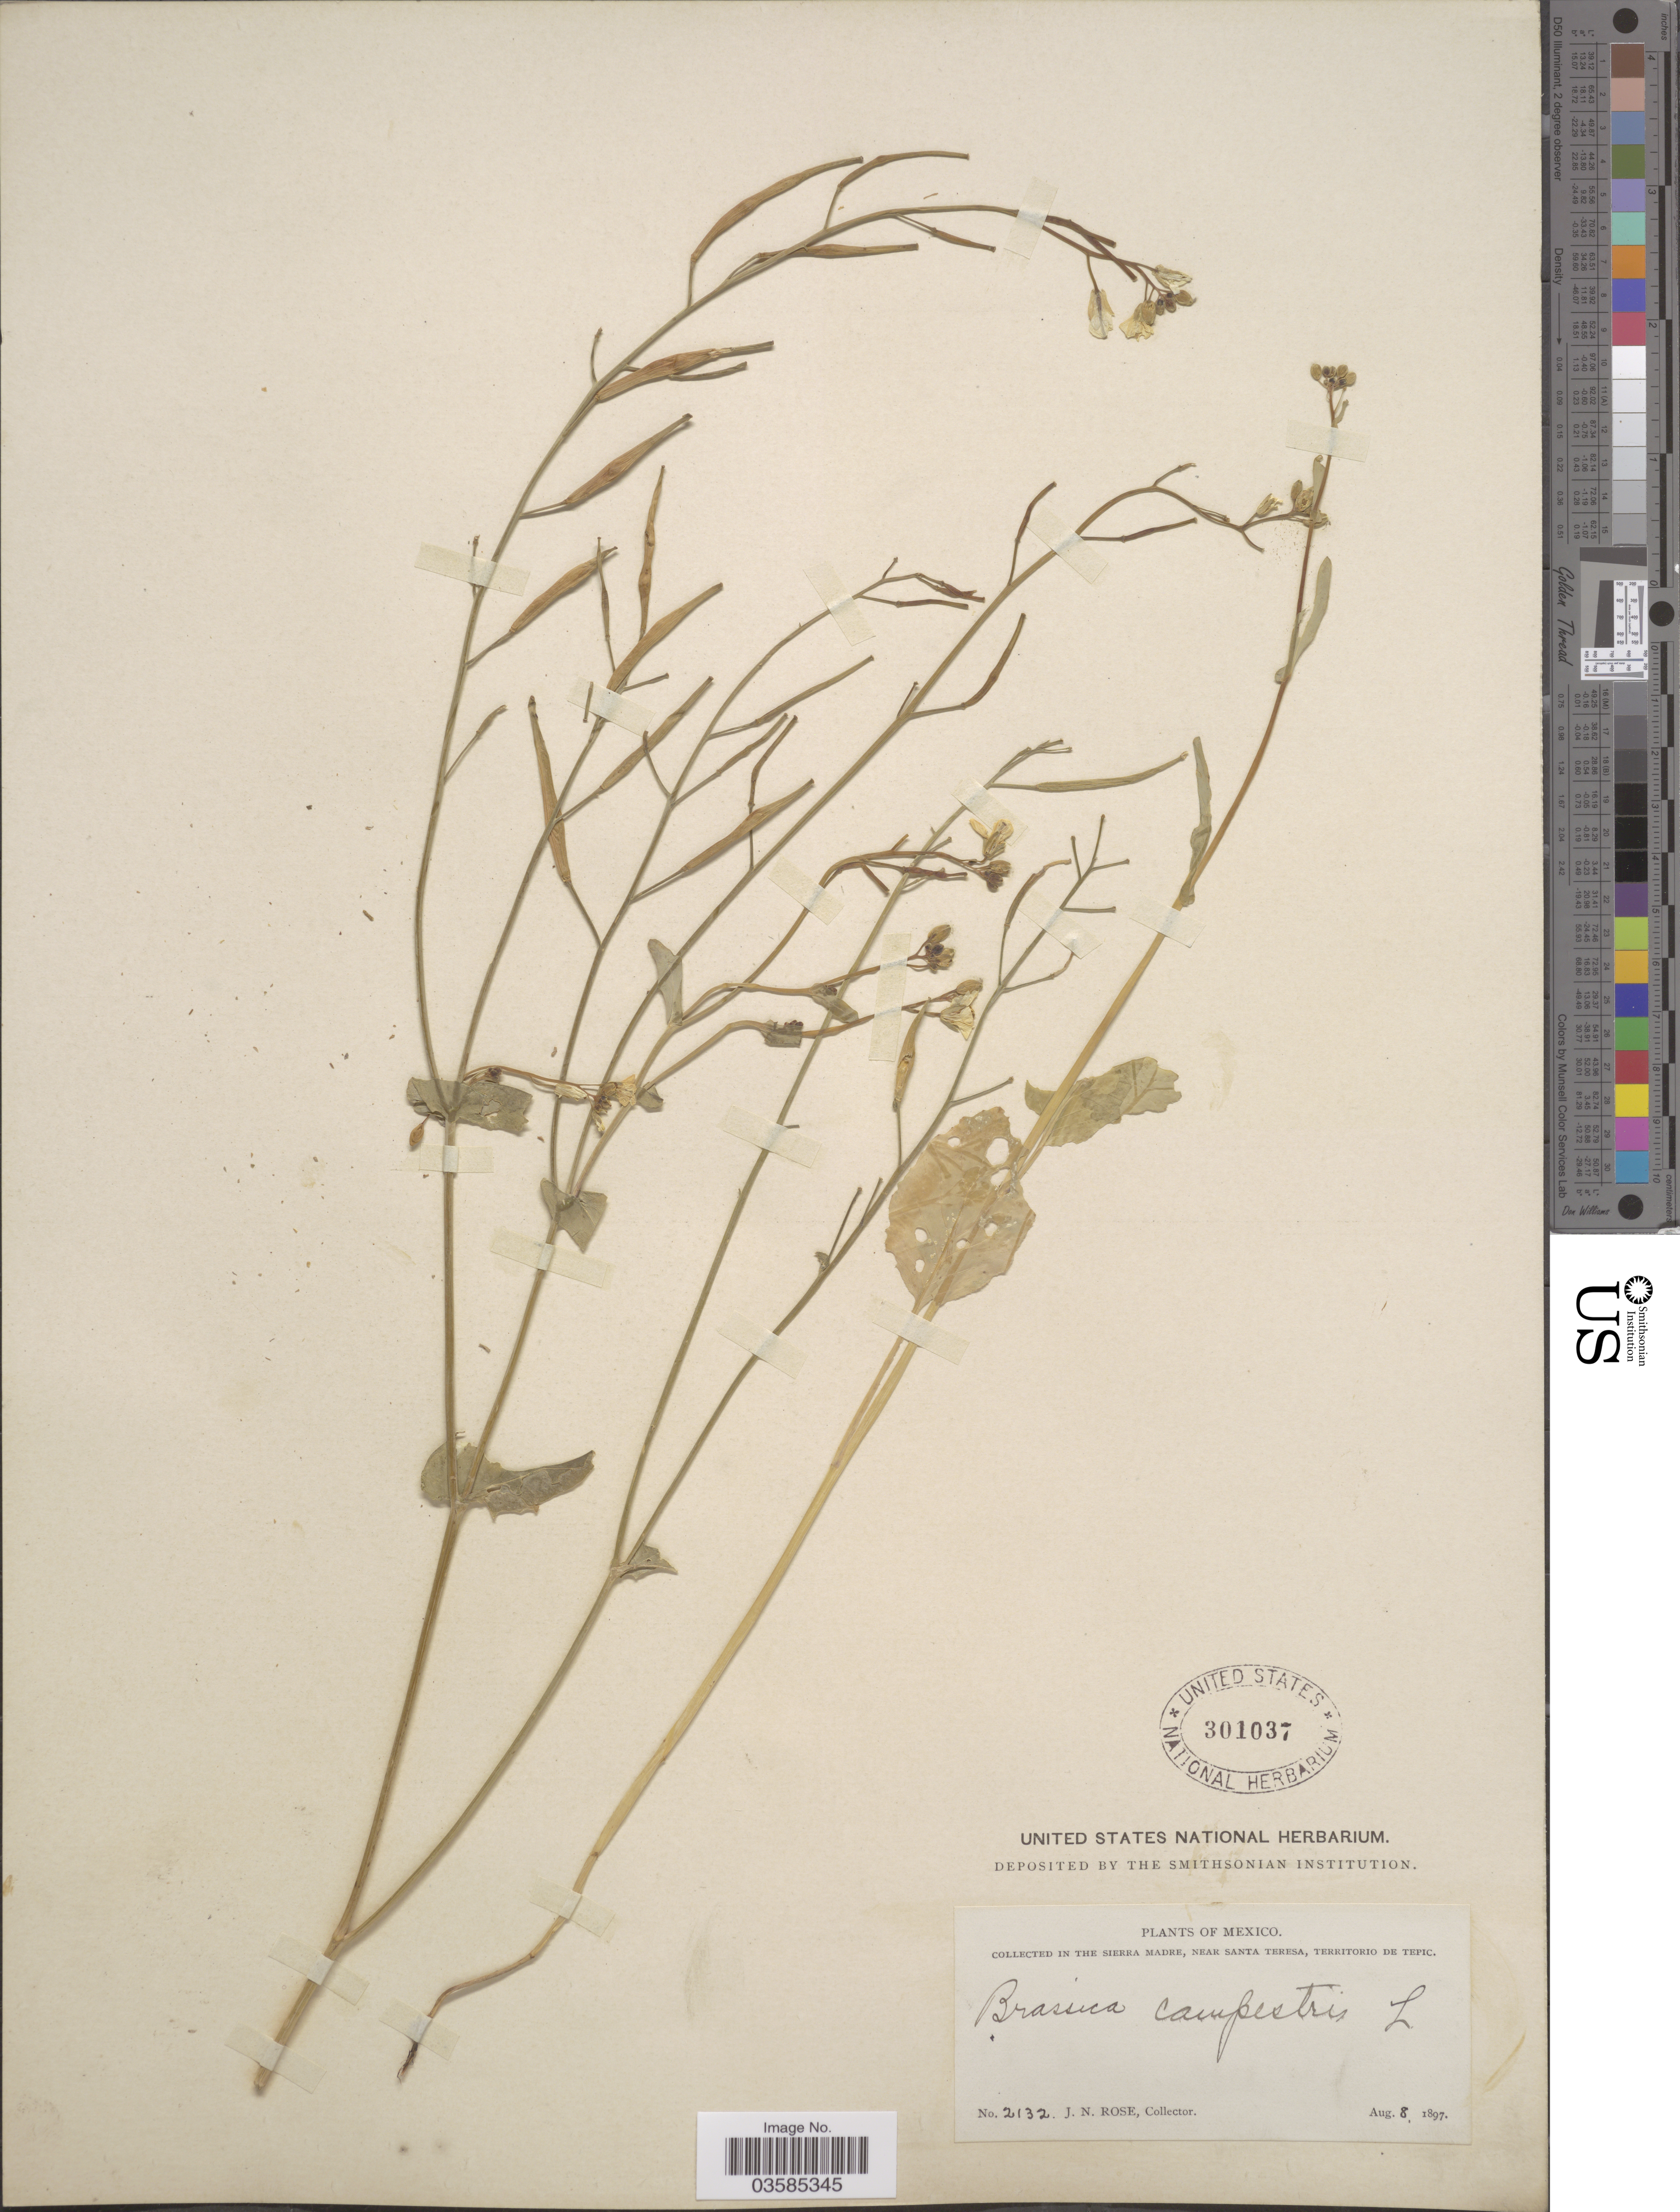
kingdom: Plantae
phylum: Tracheophyta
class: Magnoliopsida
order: Brassicales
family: Brassicaceae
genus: Brassica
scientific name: Brassica campestris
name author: L.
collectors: J. N. Rose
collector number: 2132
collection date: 1897-08-08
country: Mexico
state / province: México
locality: In the Sierra Madres, near Santa Teresa, territorio De Tepic.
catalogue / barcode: US 301037